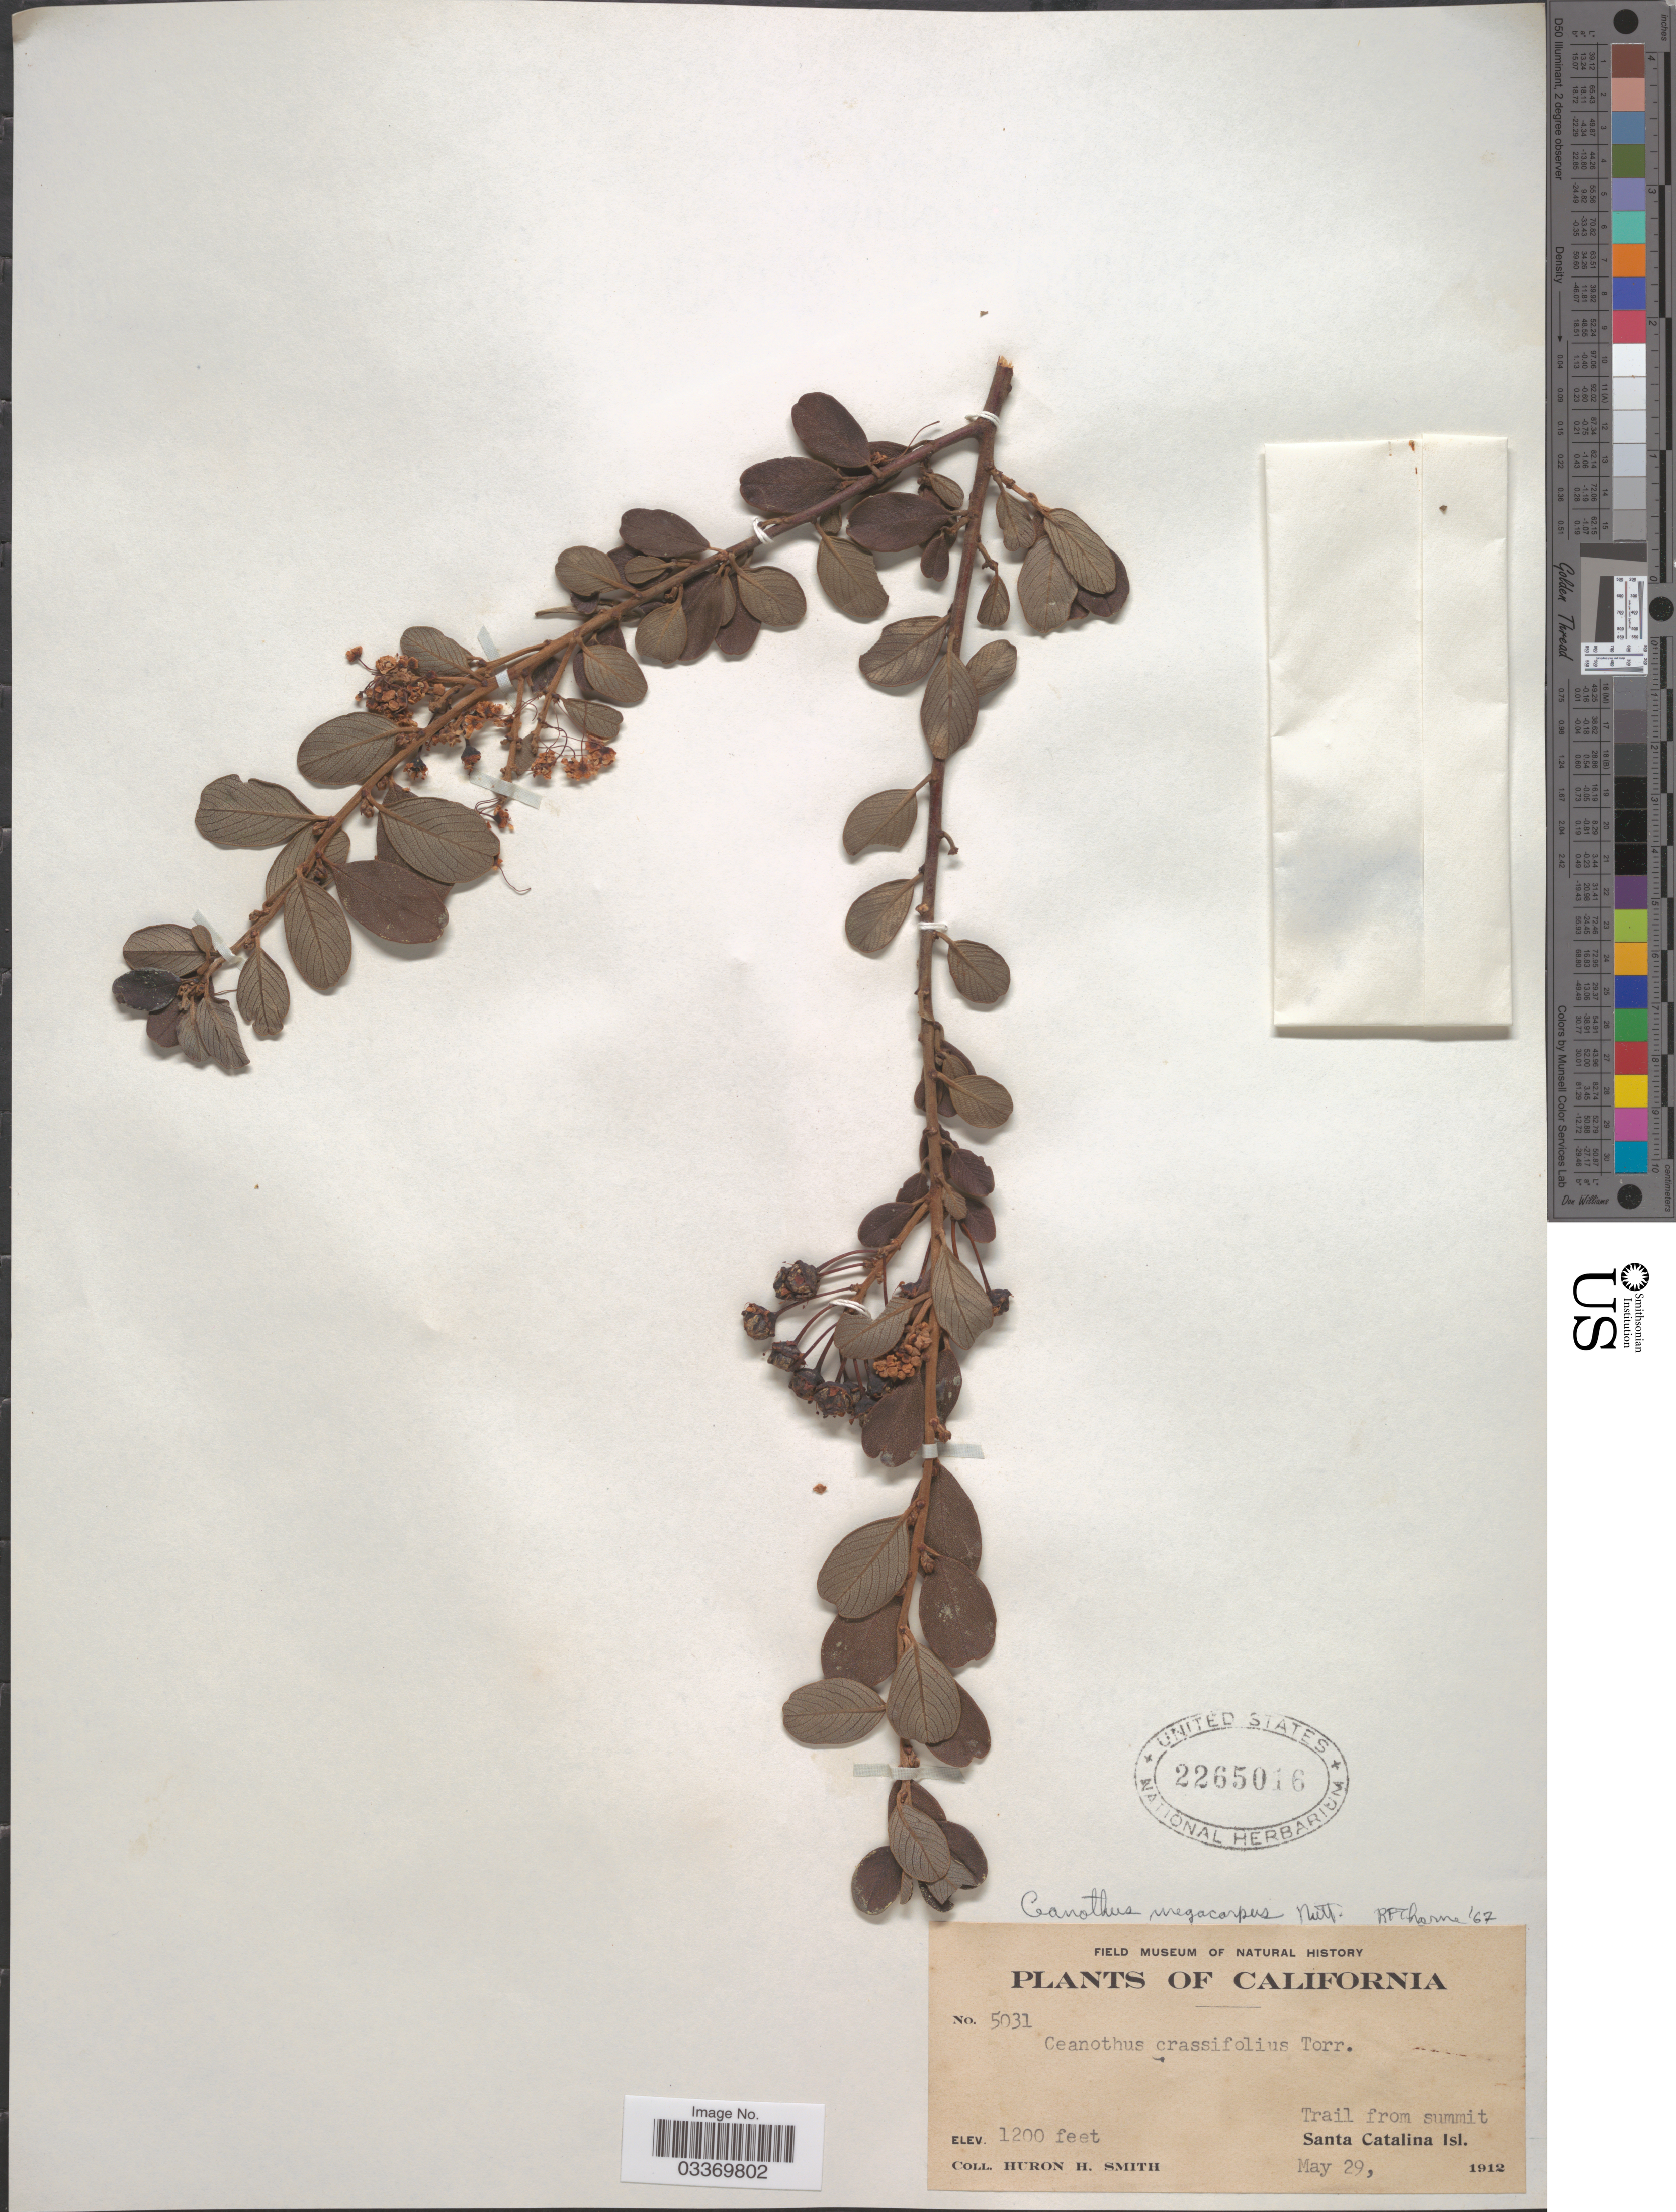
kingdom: Plantae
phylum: Tracheophyta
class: Magnoliopsida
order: Rosales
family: Rhamnaceae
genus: Ceanothus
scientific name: Ceanothus megacarpus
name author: Munz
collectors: Huron H. Smith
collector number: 5031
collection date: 1912-05-29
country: United States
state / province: California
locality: Trail from summit Santa Catalina Isl.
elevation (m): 366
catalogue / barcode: US 2265016